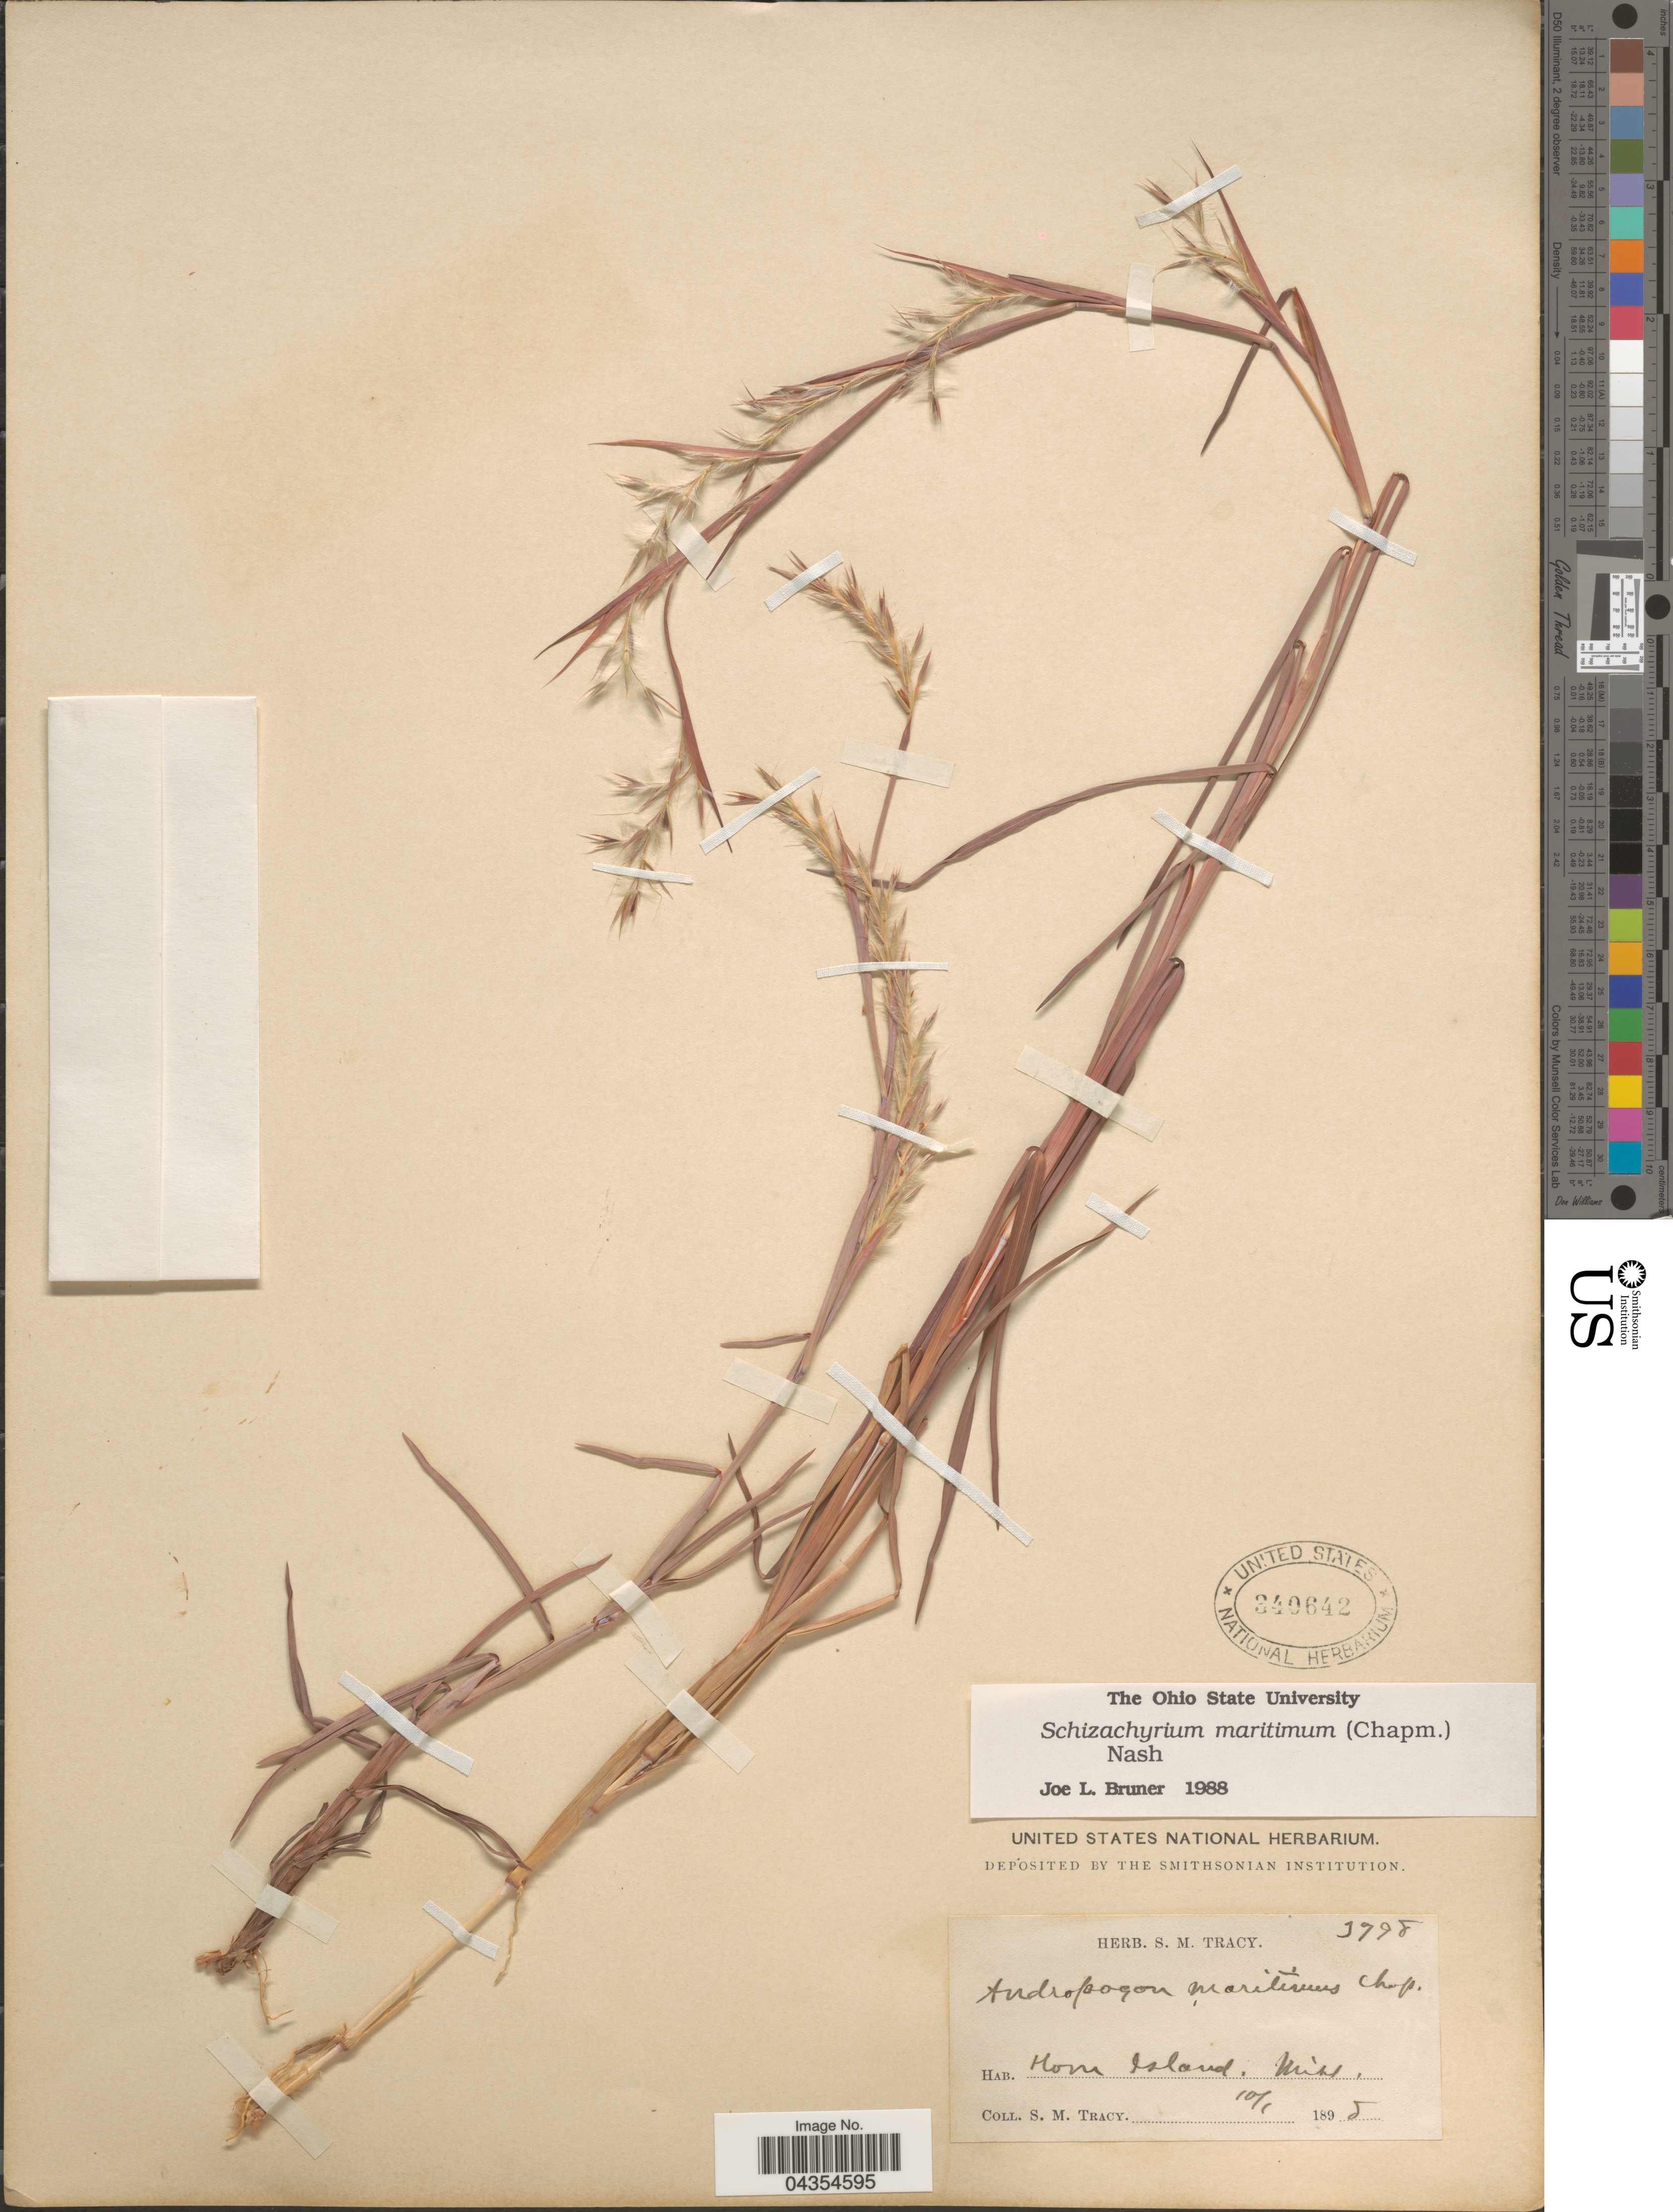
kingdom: Plantae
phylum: Tracheophyta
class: Liliopsida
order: Poales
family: Poaceae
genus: Schizachyrium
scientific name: Schizachyrium maritimum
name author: (Chapm.) Nash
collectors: S. M. Tracy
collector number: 3798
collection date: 1898-10-01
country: United States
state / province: Mississippi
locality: Horn Island.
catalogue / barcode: US 340642